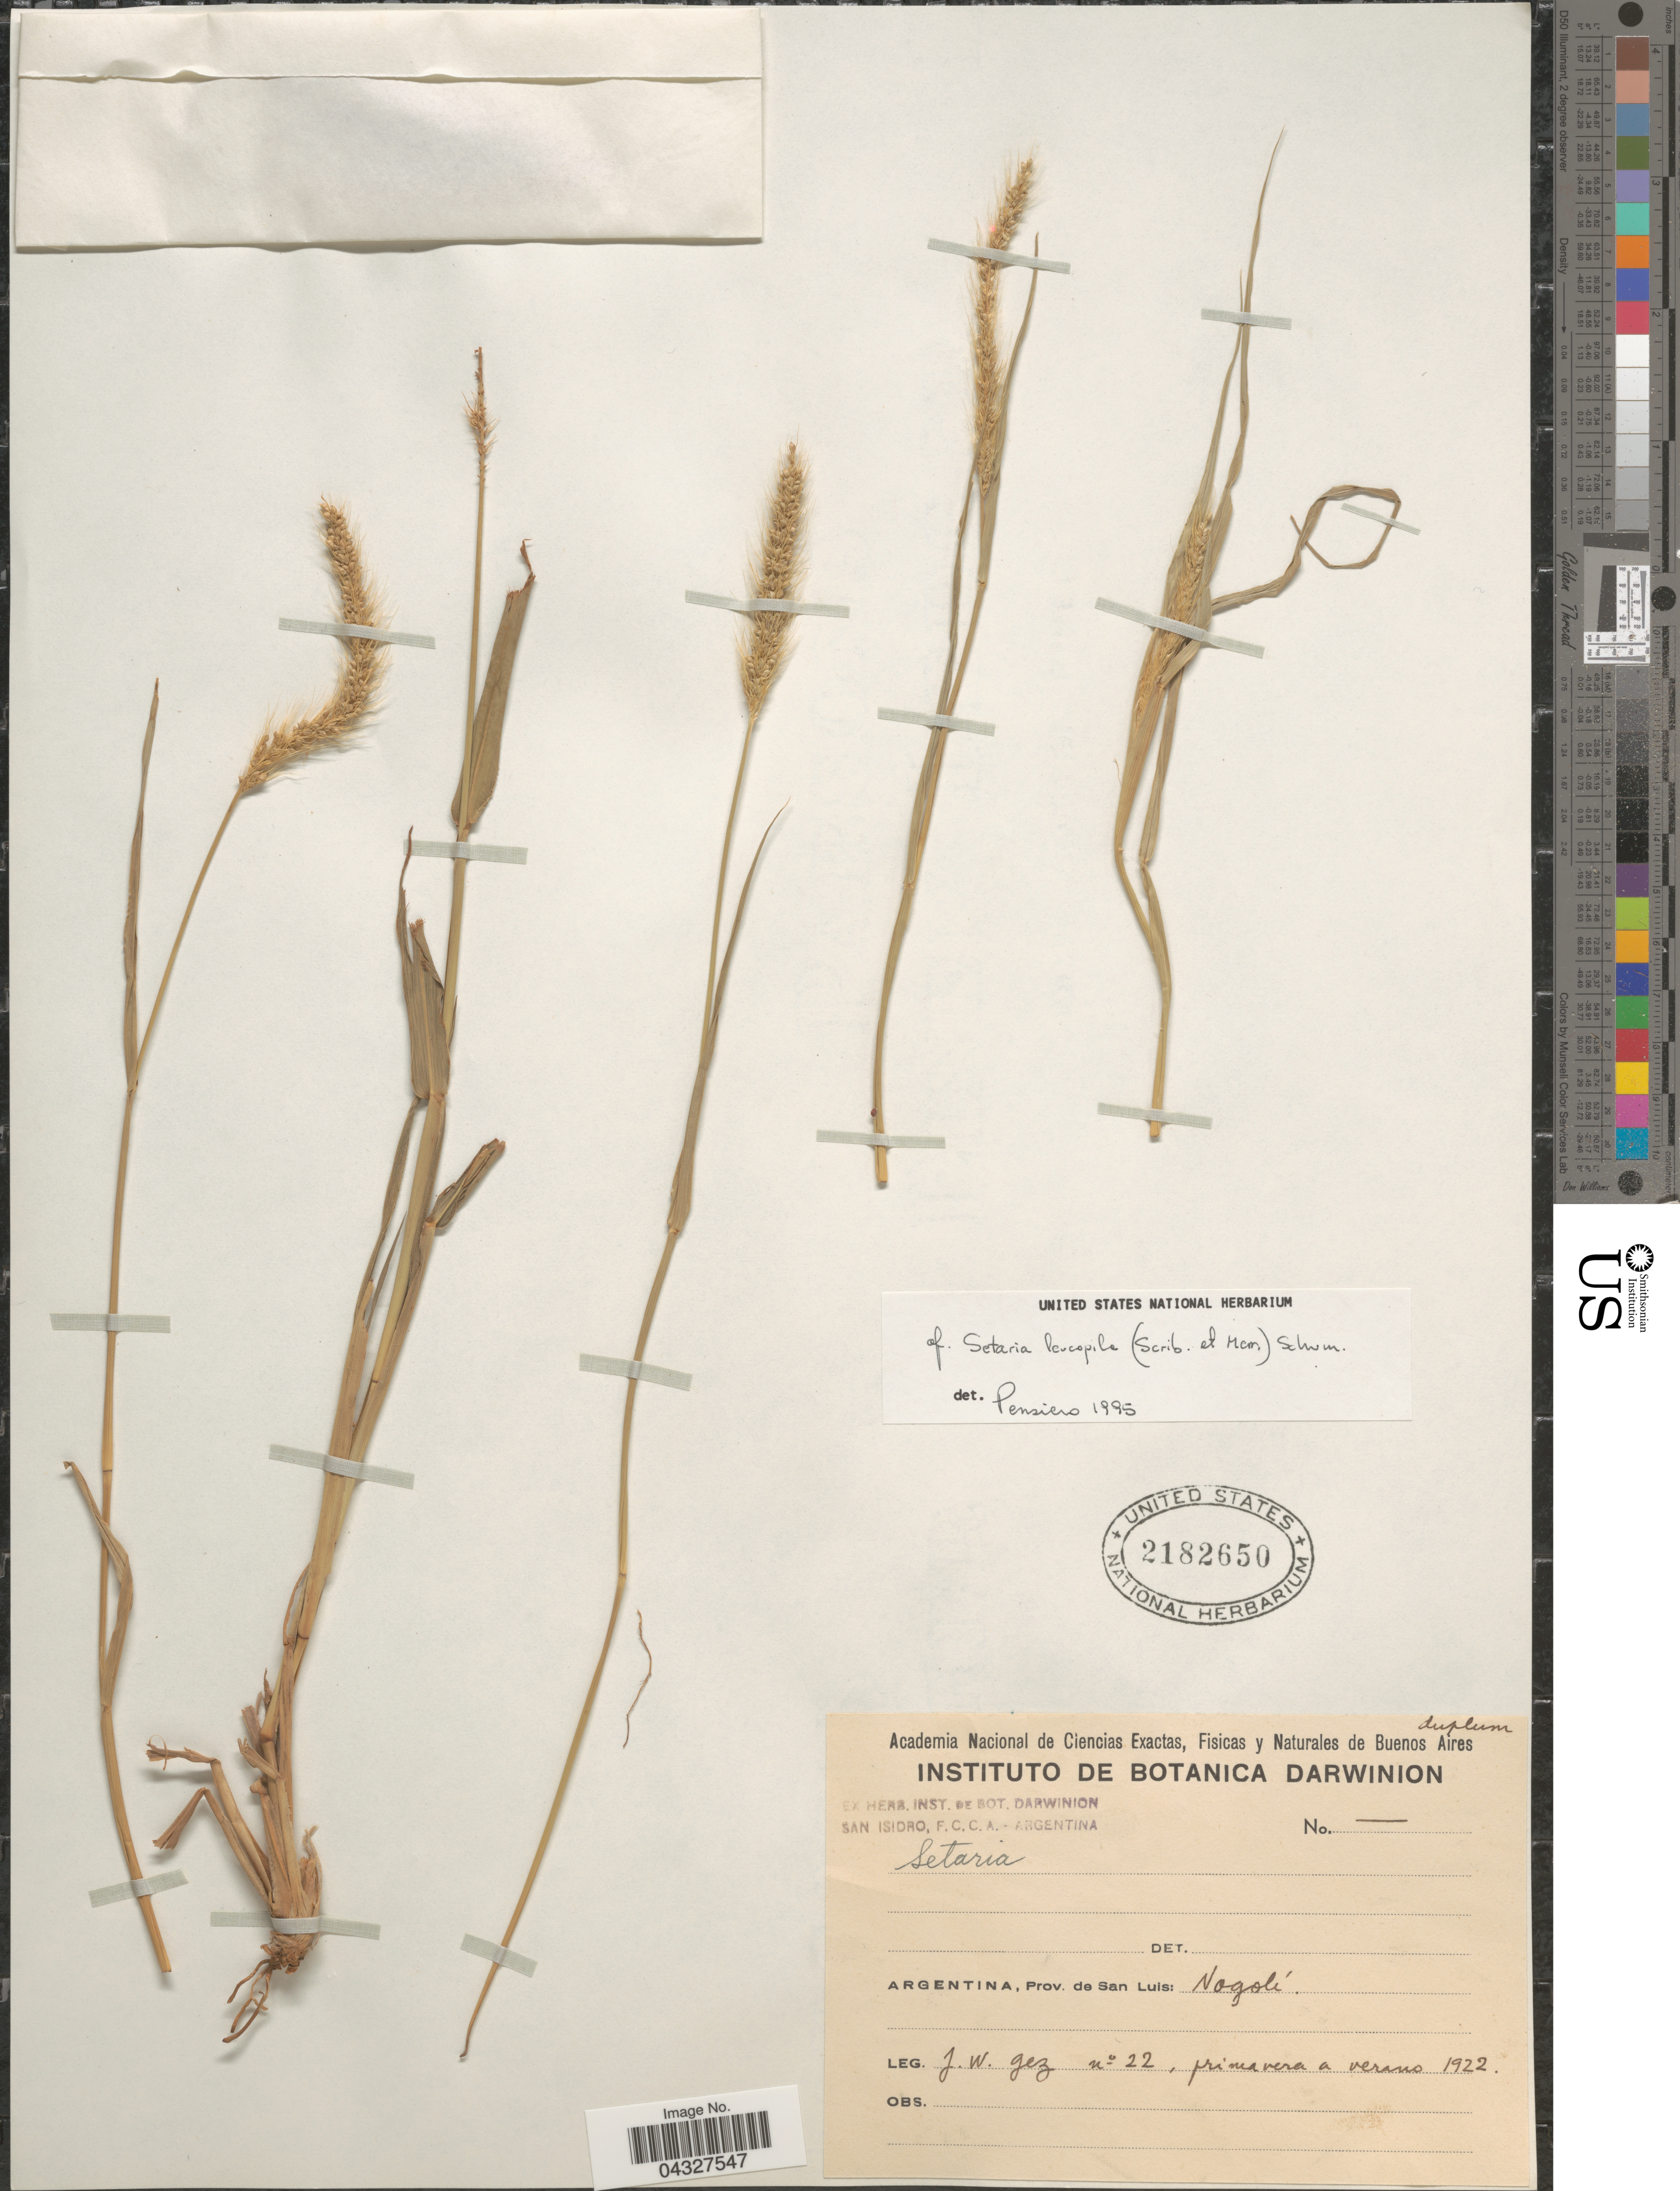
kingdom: Plantae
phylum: Tracheophyta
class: Liliopsida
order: Poales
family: Poaceae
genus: Setaria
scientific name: Setaria leucopila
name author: (Scribn. & Merr.) K. Schum.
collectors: J. Gez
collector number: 22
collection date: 1922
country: Argentina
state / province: San Luis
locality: Nogolí.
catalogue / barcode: US 2182650